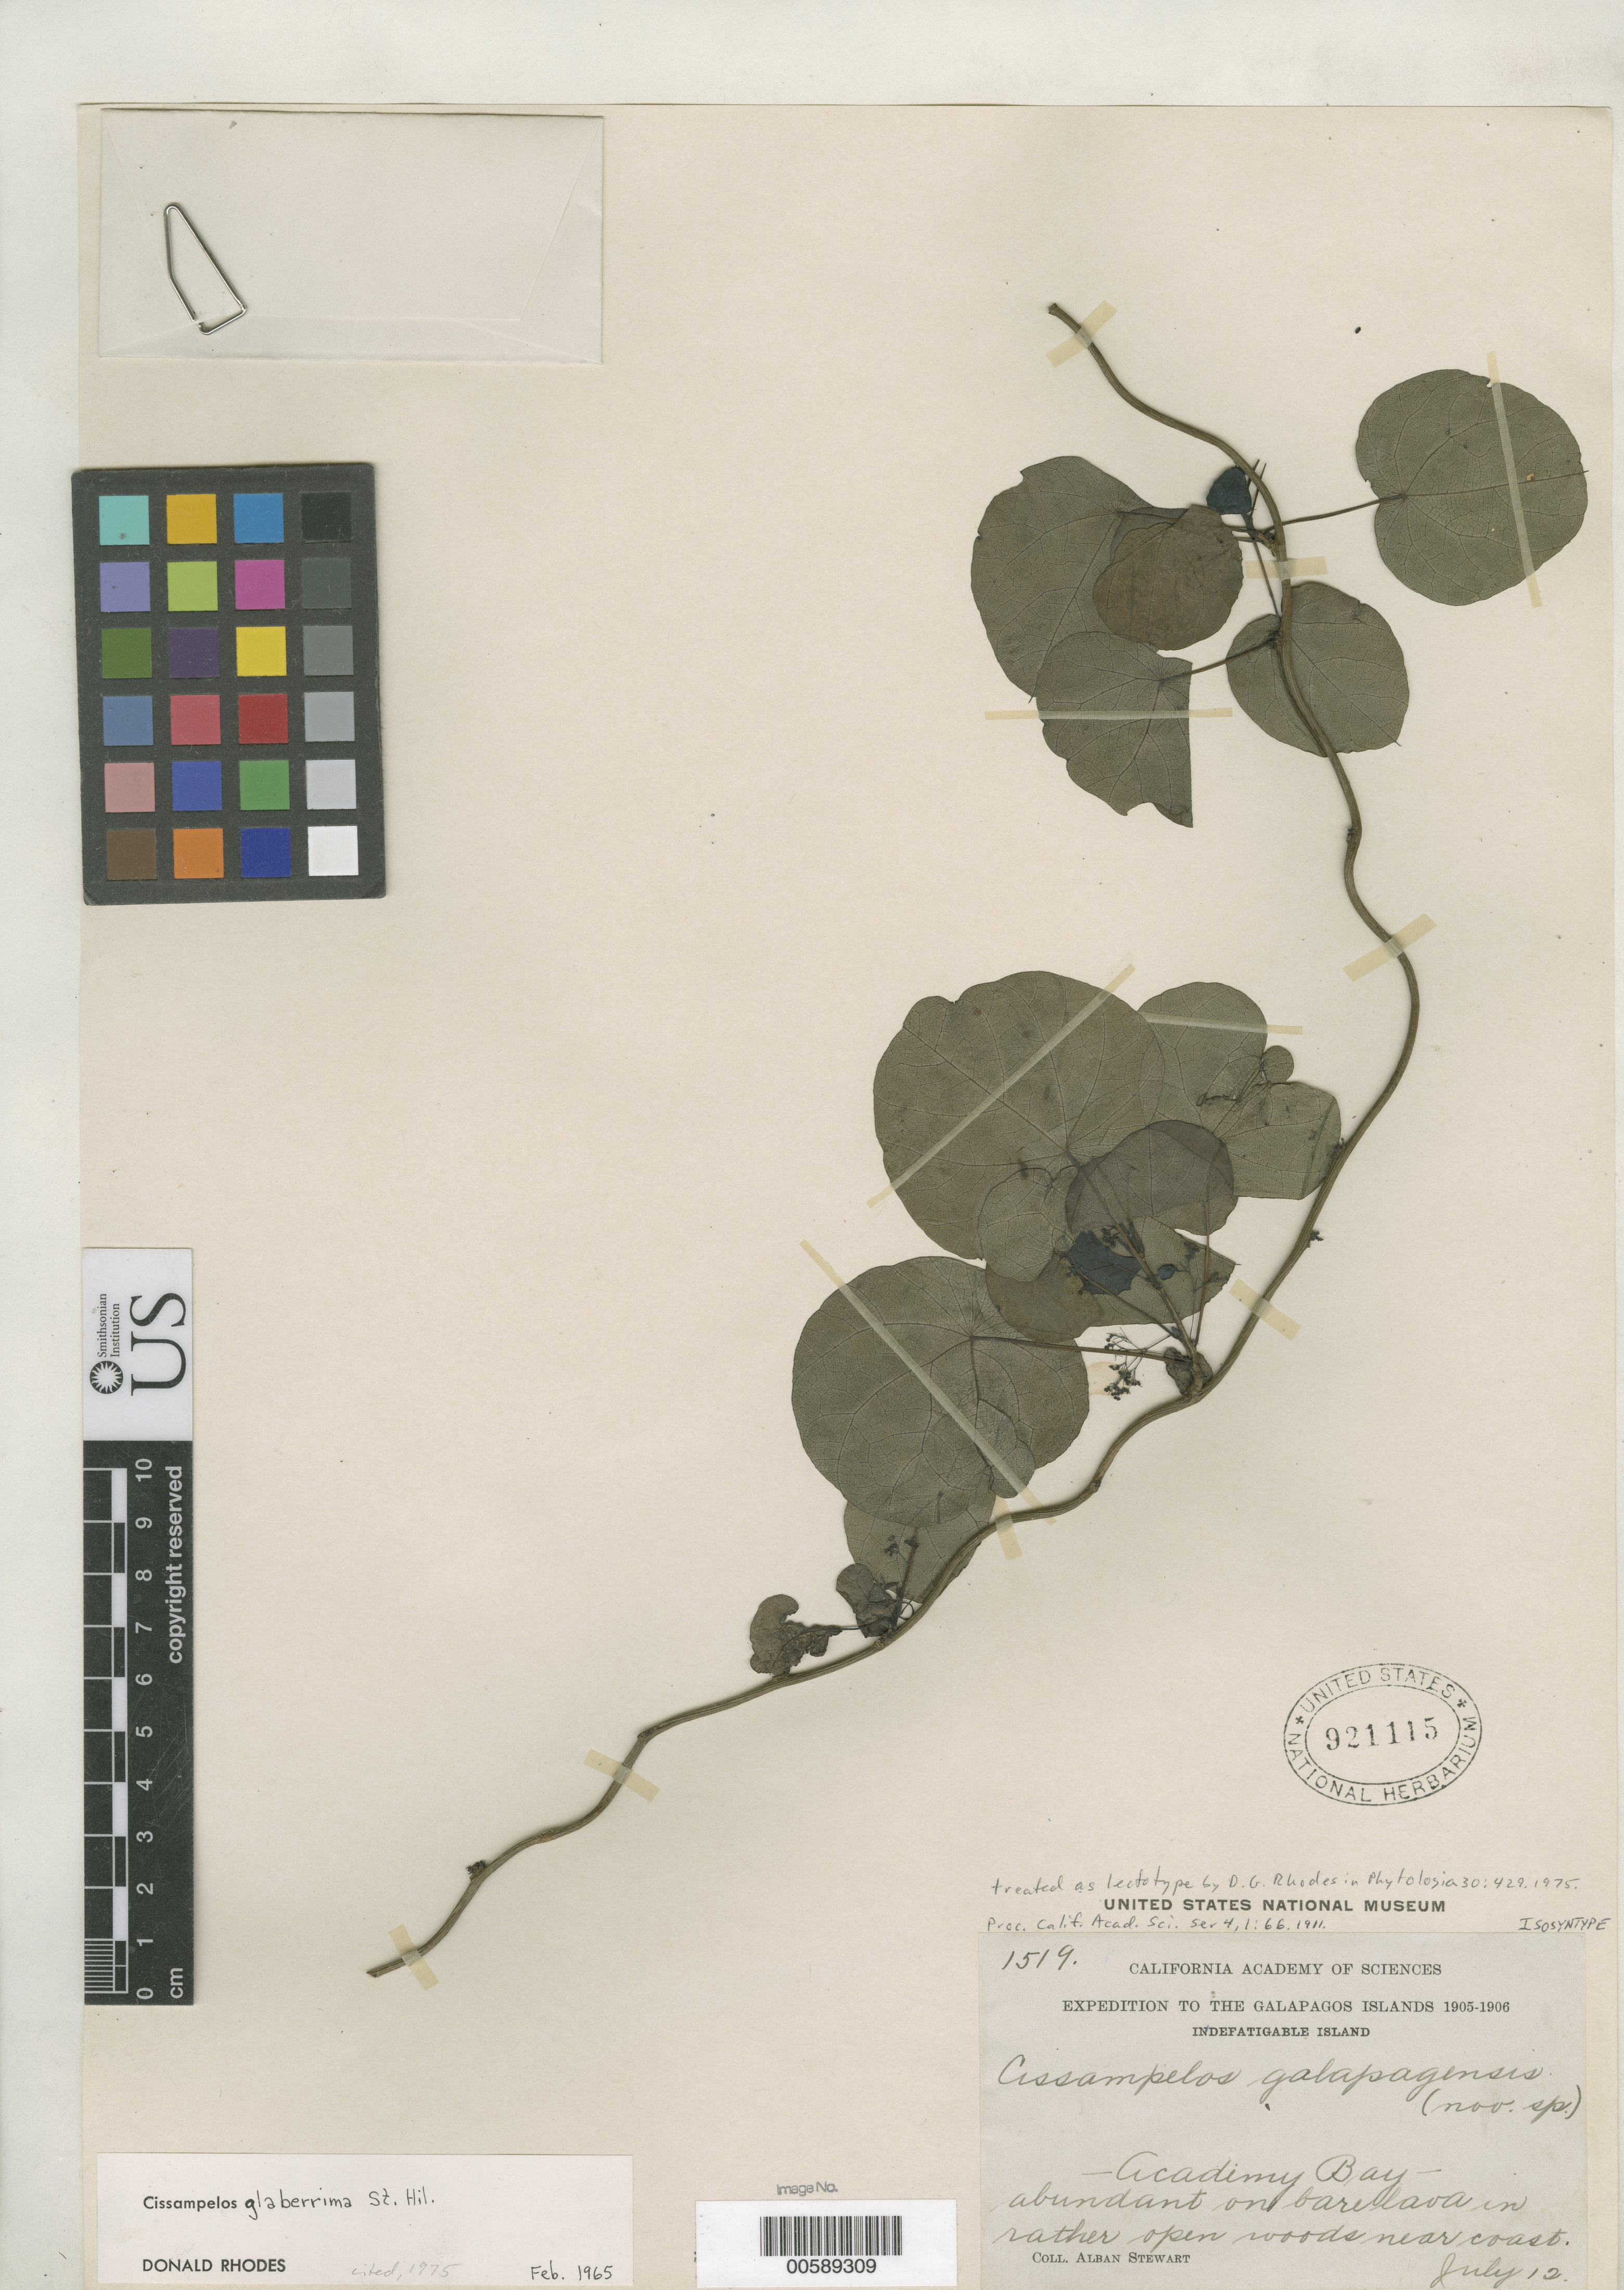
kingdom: Plantae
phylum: Tracheophyta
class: Magnoliopsida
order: Ranunculales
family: Menispermaceae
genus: Cissampelos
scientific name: Cissampelos galapagensis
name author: Stewart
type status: Lectotype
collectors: A. Stewart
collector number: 1519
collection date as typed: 12 Jul 1905 or 12 Jul 1906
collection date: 1905-07-12 or 1906-07-12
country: Ecuador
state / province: Colón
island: Santa Cruz [Indefatigable, Chaves]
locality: Academy Bay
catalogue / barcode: US 921115